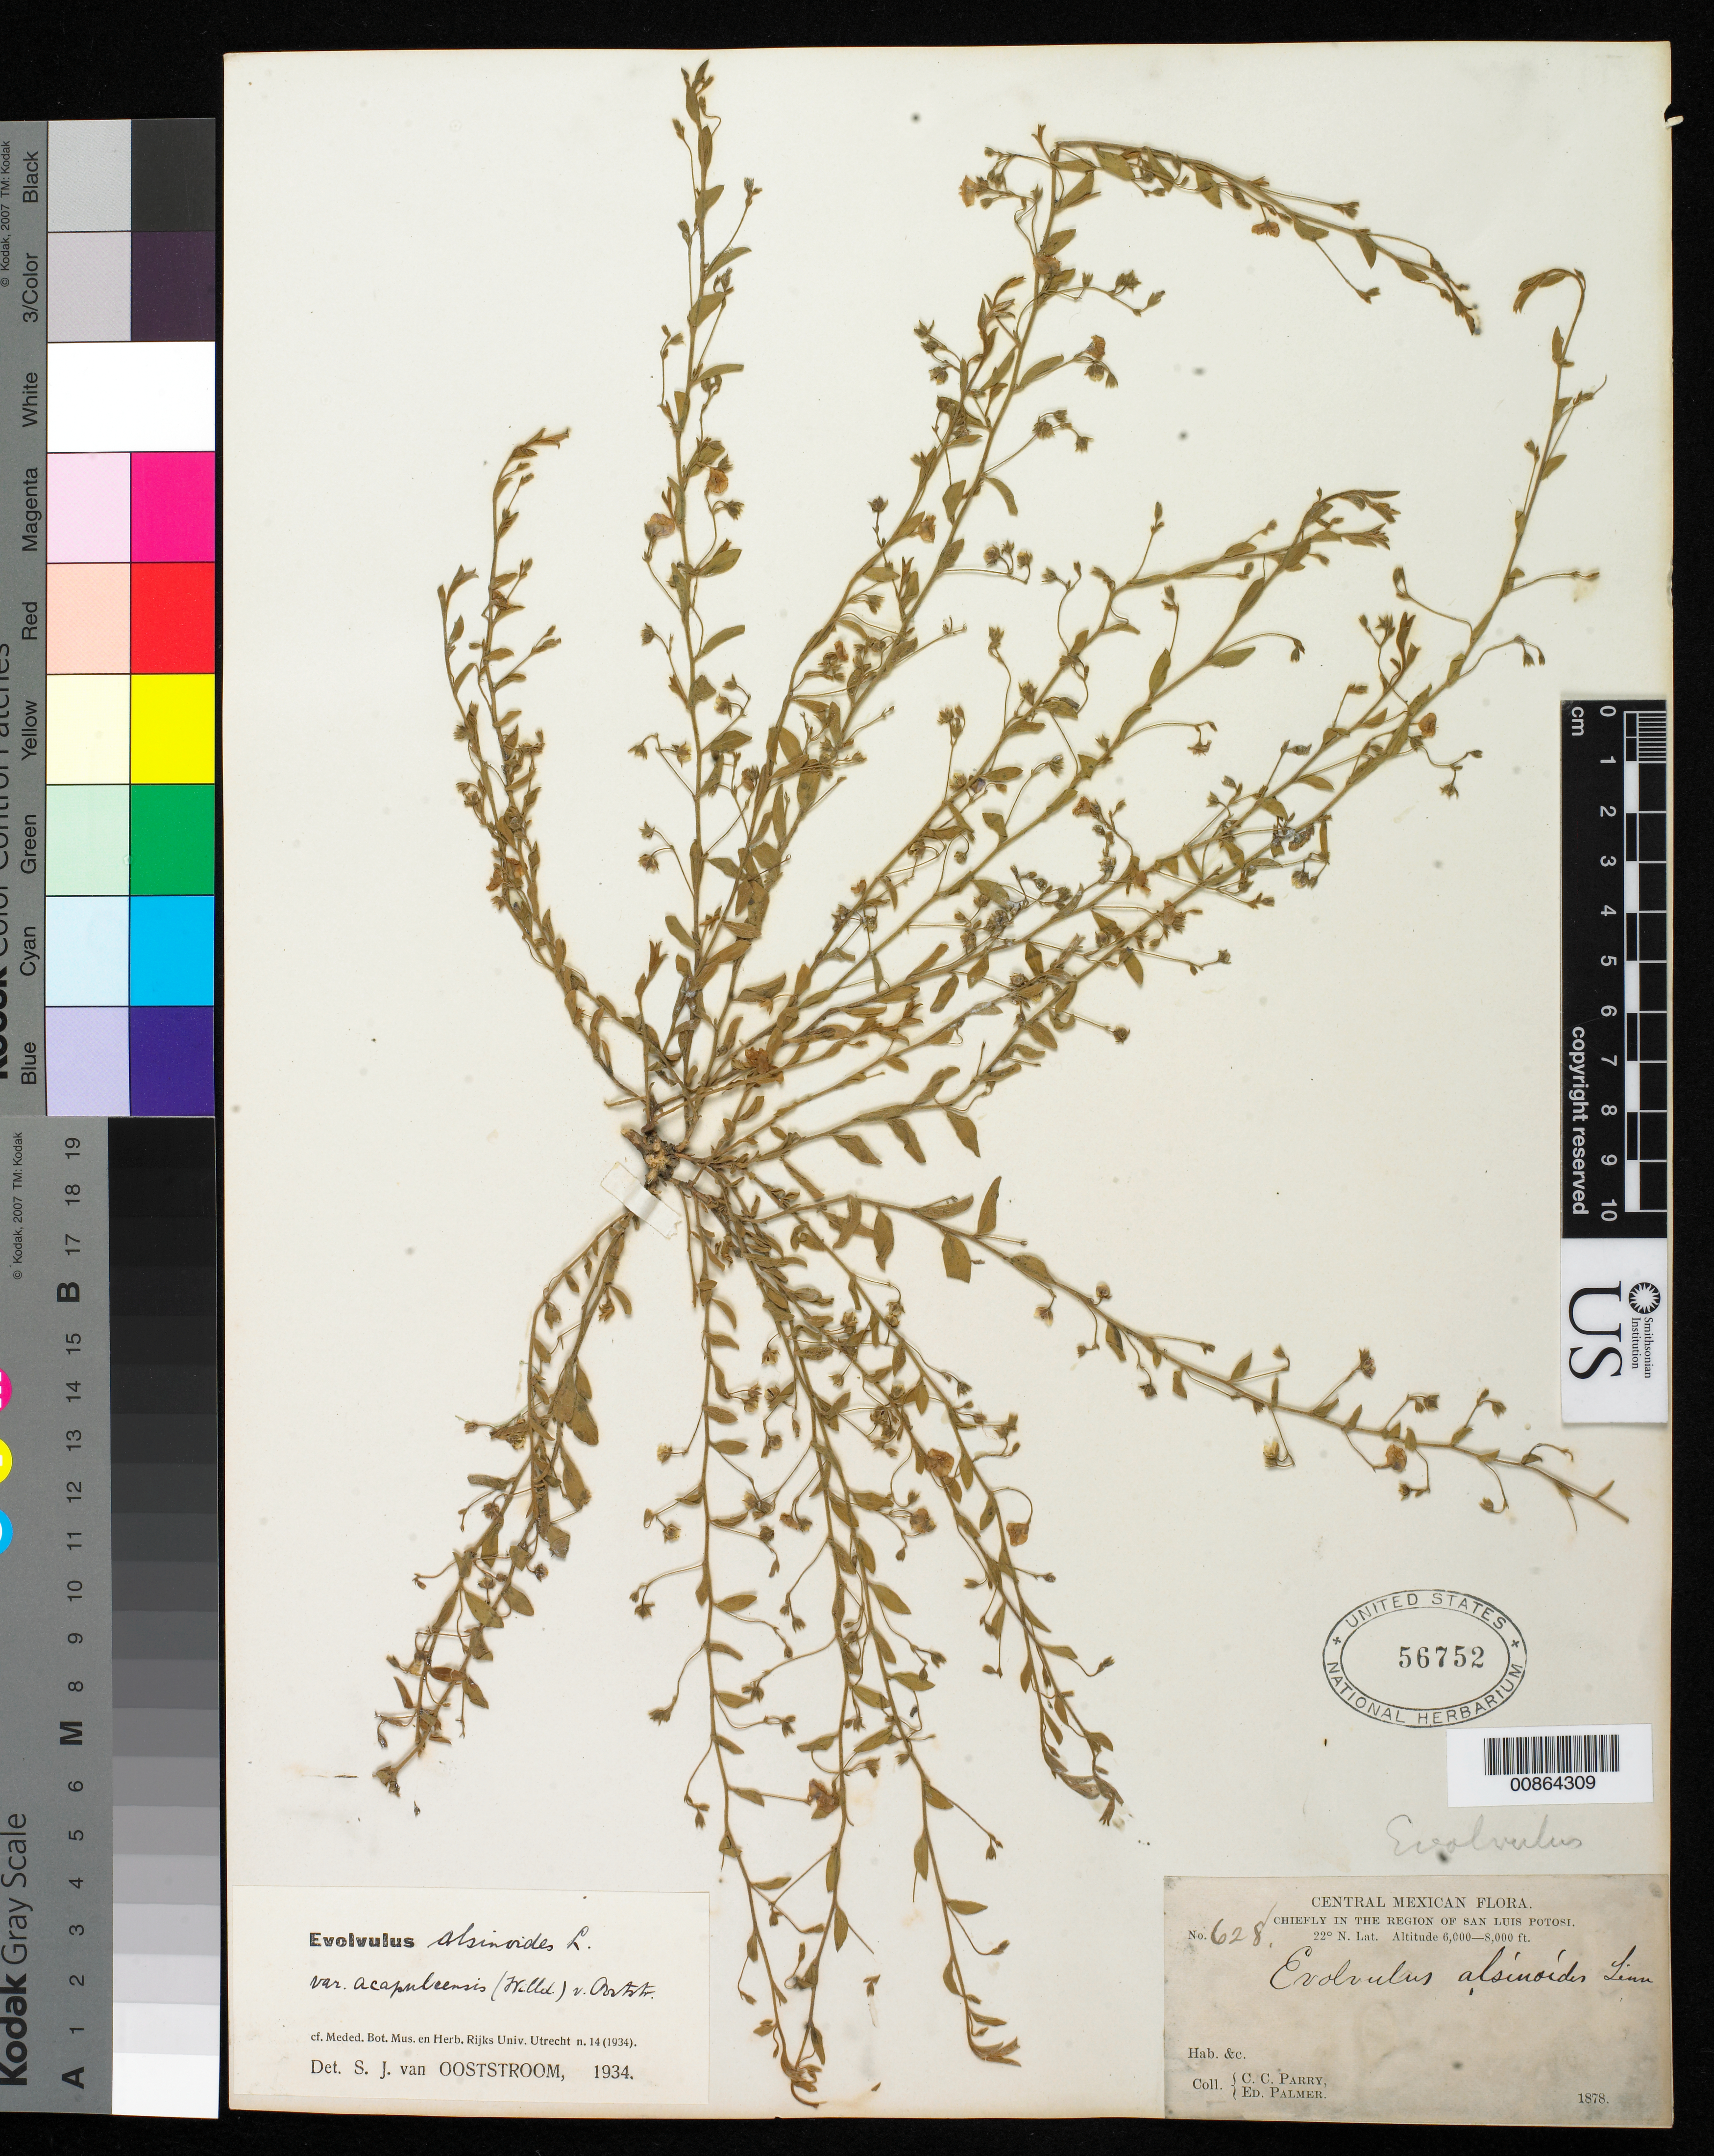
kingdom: Plantae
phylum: Tracheophyta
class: Magnoliopsida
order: Solanales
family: Convolvulaceae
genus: Evolvulus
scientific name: Evolvulus alsinoides var. acapulcensis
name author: (Willd. ex Schult.) Ooststr.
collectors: C. C. Parry & E. Palmer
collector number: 628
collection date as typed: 1878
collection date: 1878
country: Mexico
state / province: San Luis Potosí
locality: Chiefly in the region of San Luis Potosí.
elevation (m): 1829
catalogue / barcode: US 56752